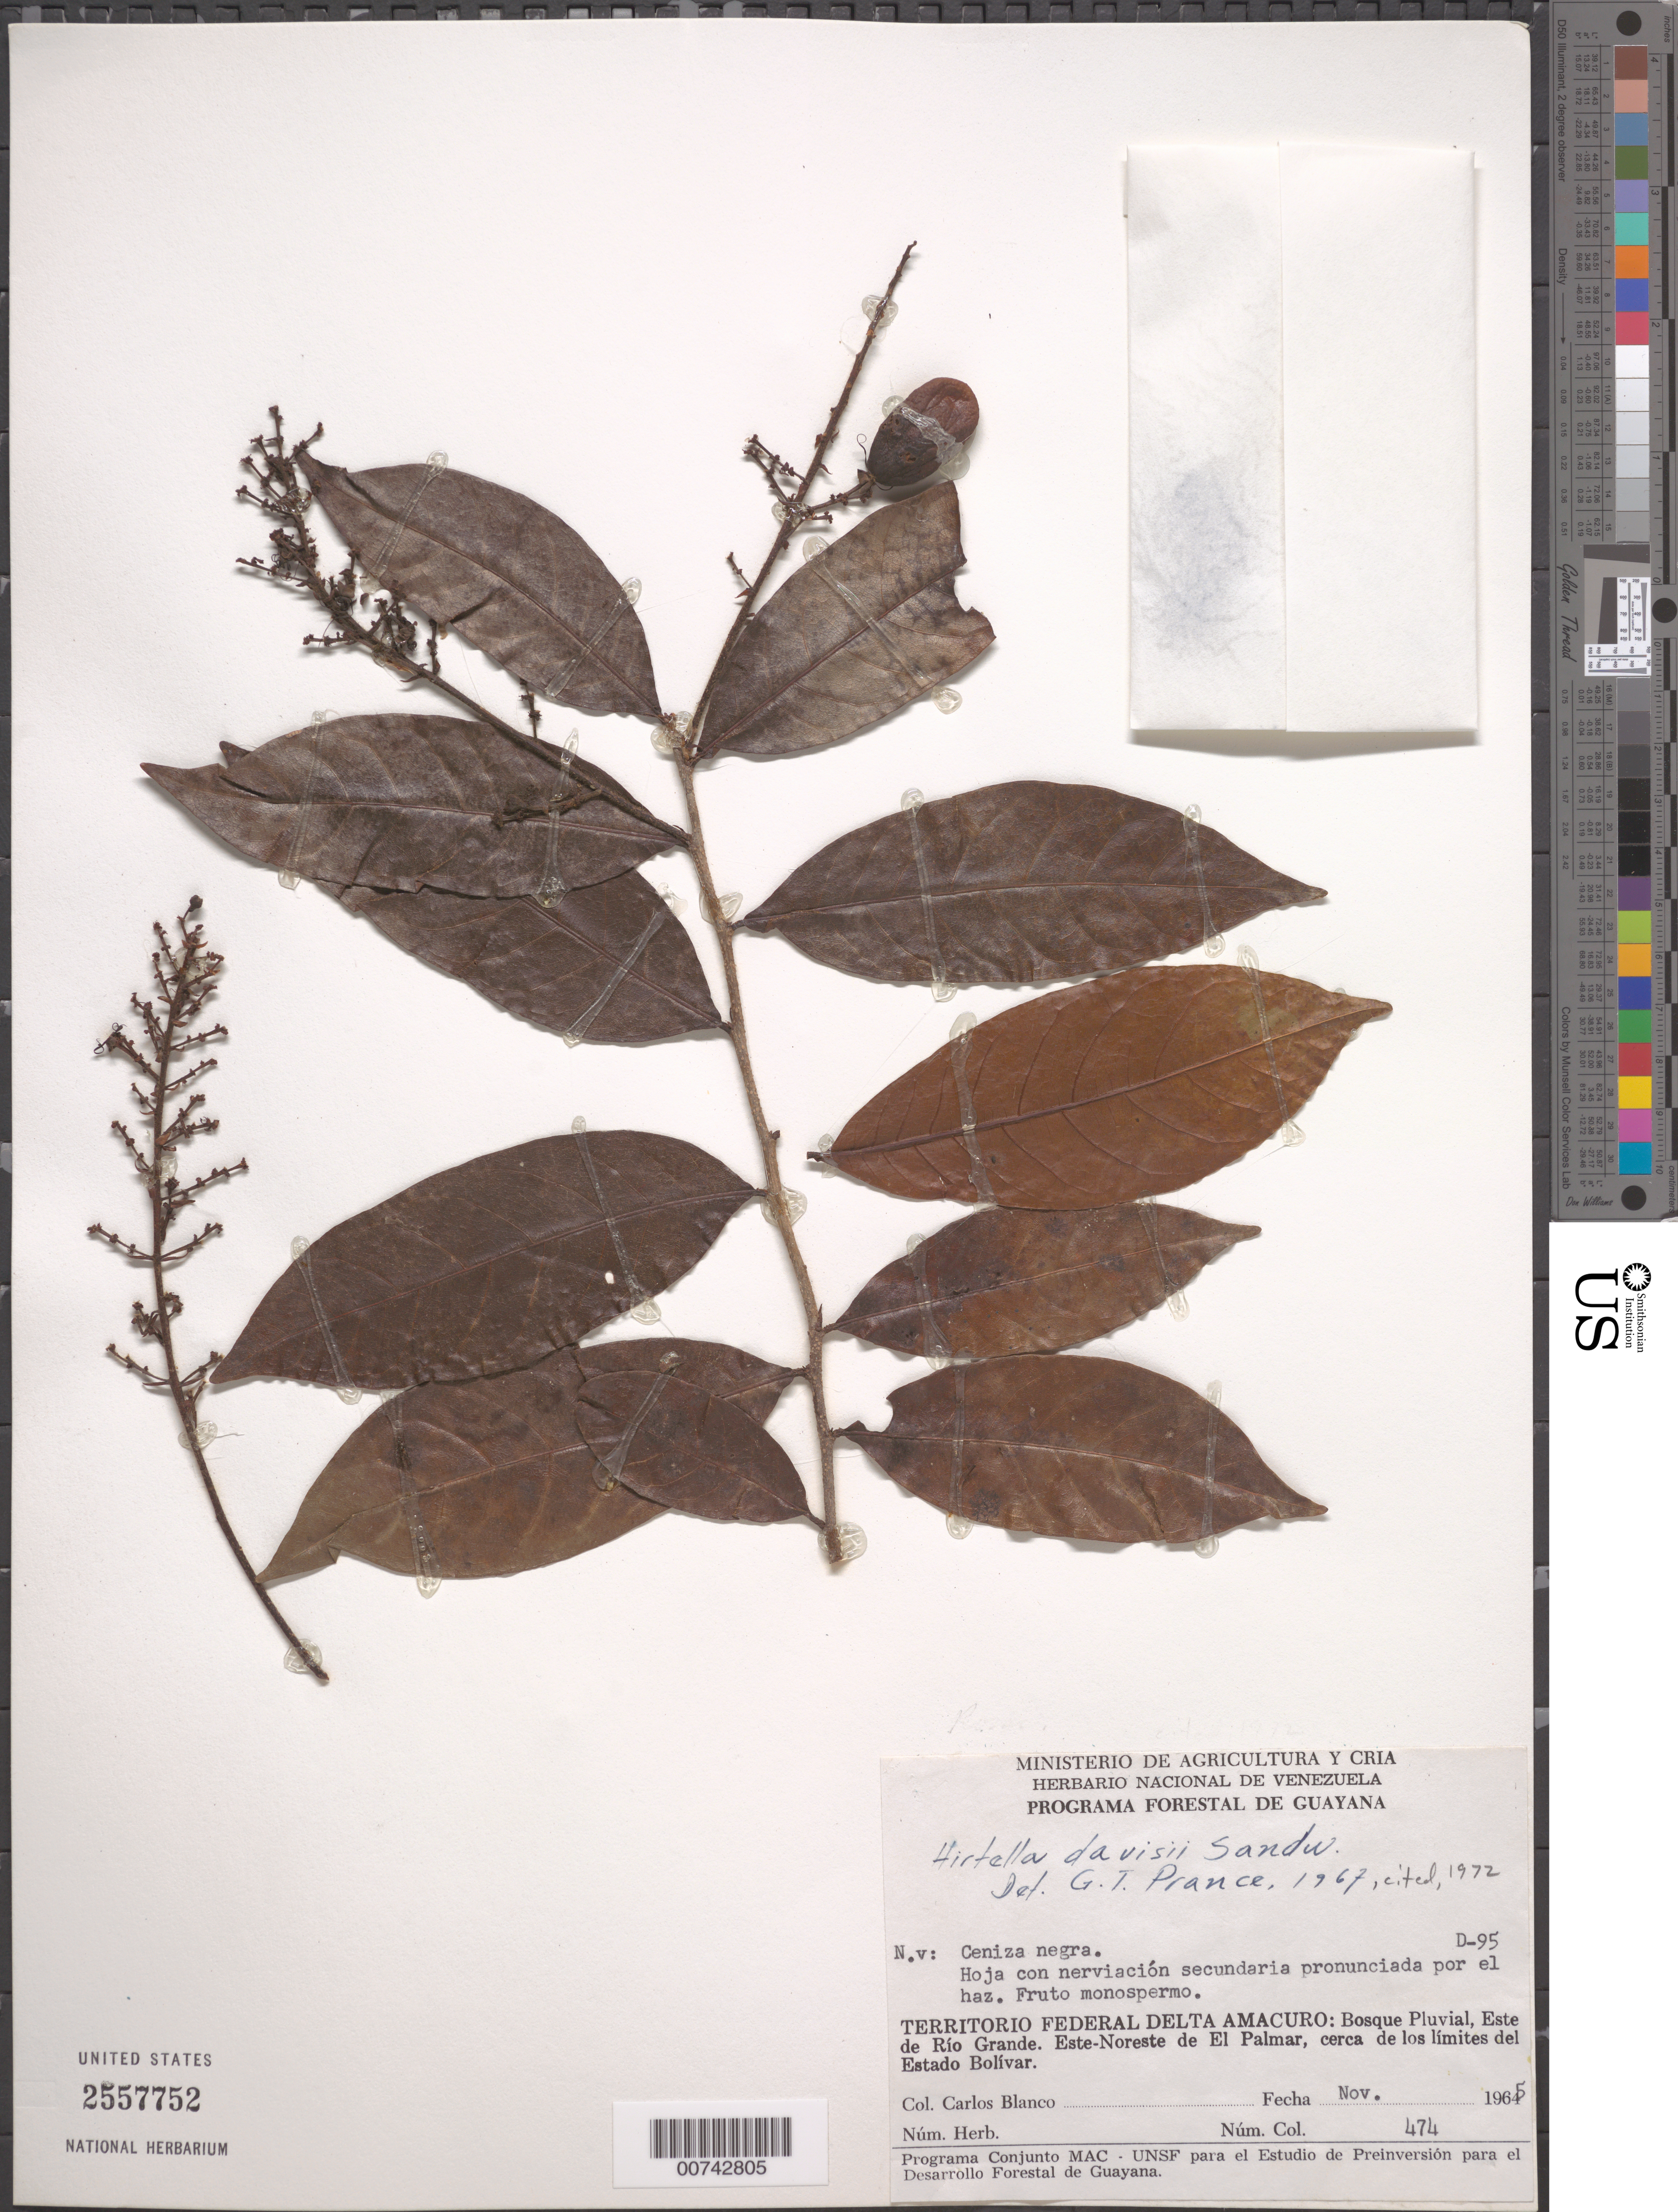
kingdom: Plantae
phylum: Tracheophyta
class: Magnoliopsida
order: Malpighiales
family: Chrysobalanaceae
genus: Hirtella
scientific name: Hirtella davisii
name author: Sandwith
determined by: Prance, G. T.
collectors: C. A. Blanco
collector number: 474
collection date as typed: Nov-65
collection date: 1965-11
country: Venezuela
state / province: Delta Amacuro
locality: Río Grande, Este de; Este-Noreste de El Palmar, cerca de los limites del Estado Bolívar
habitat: Rainforest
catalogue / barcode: US 2557752